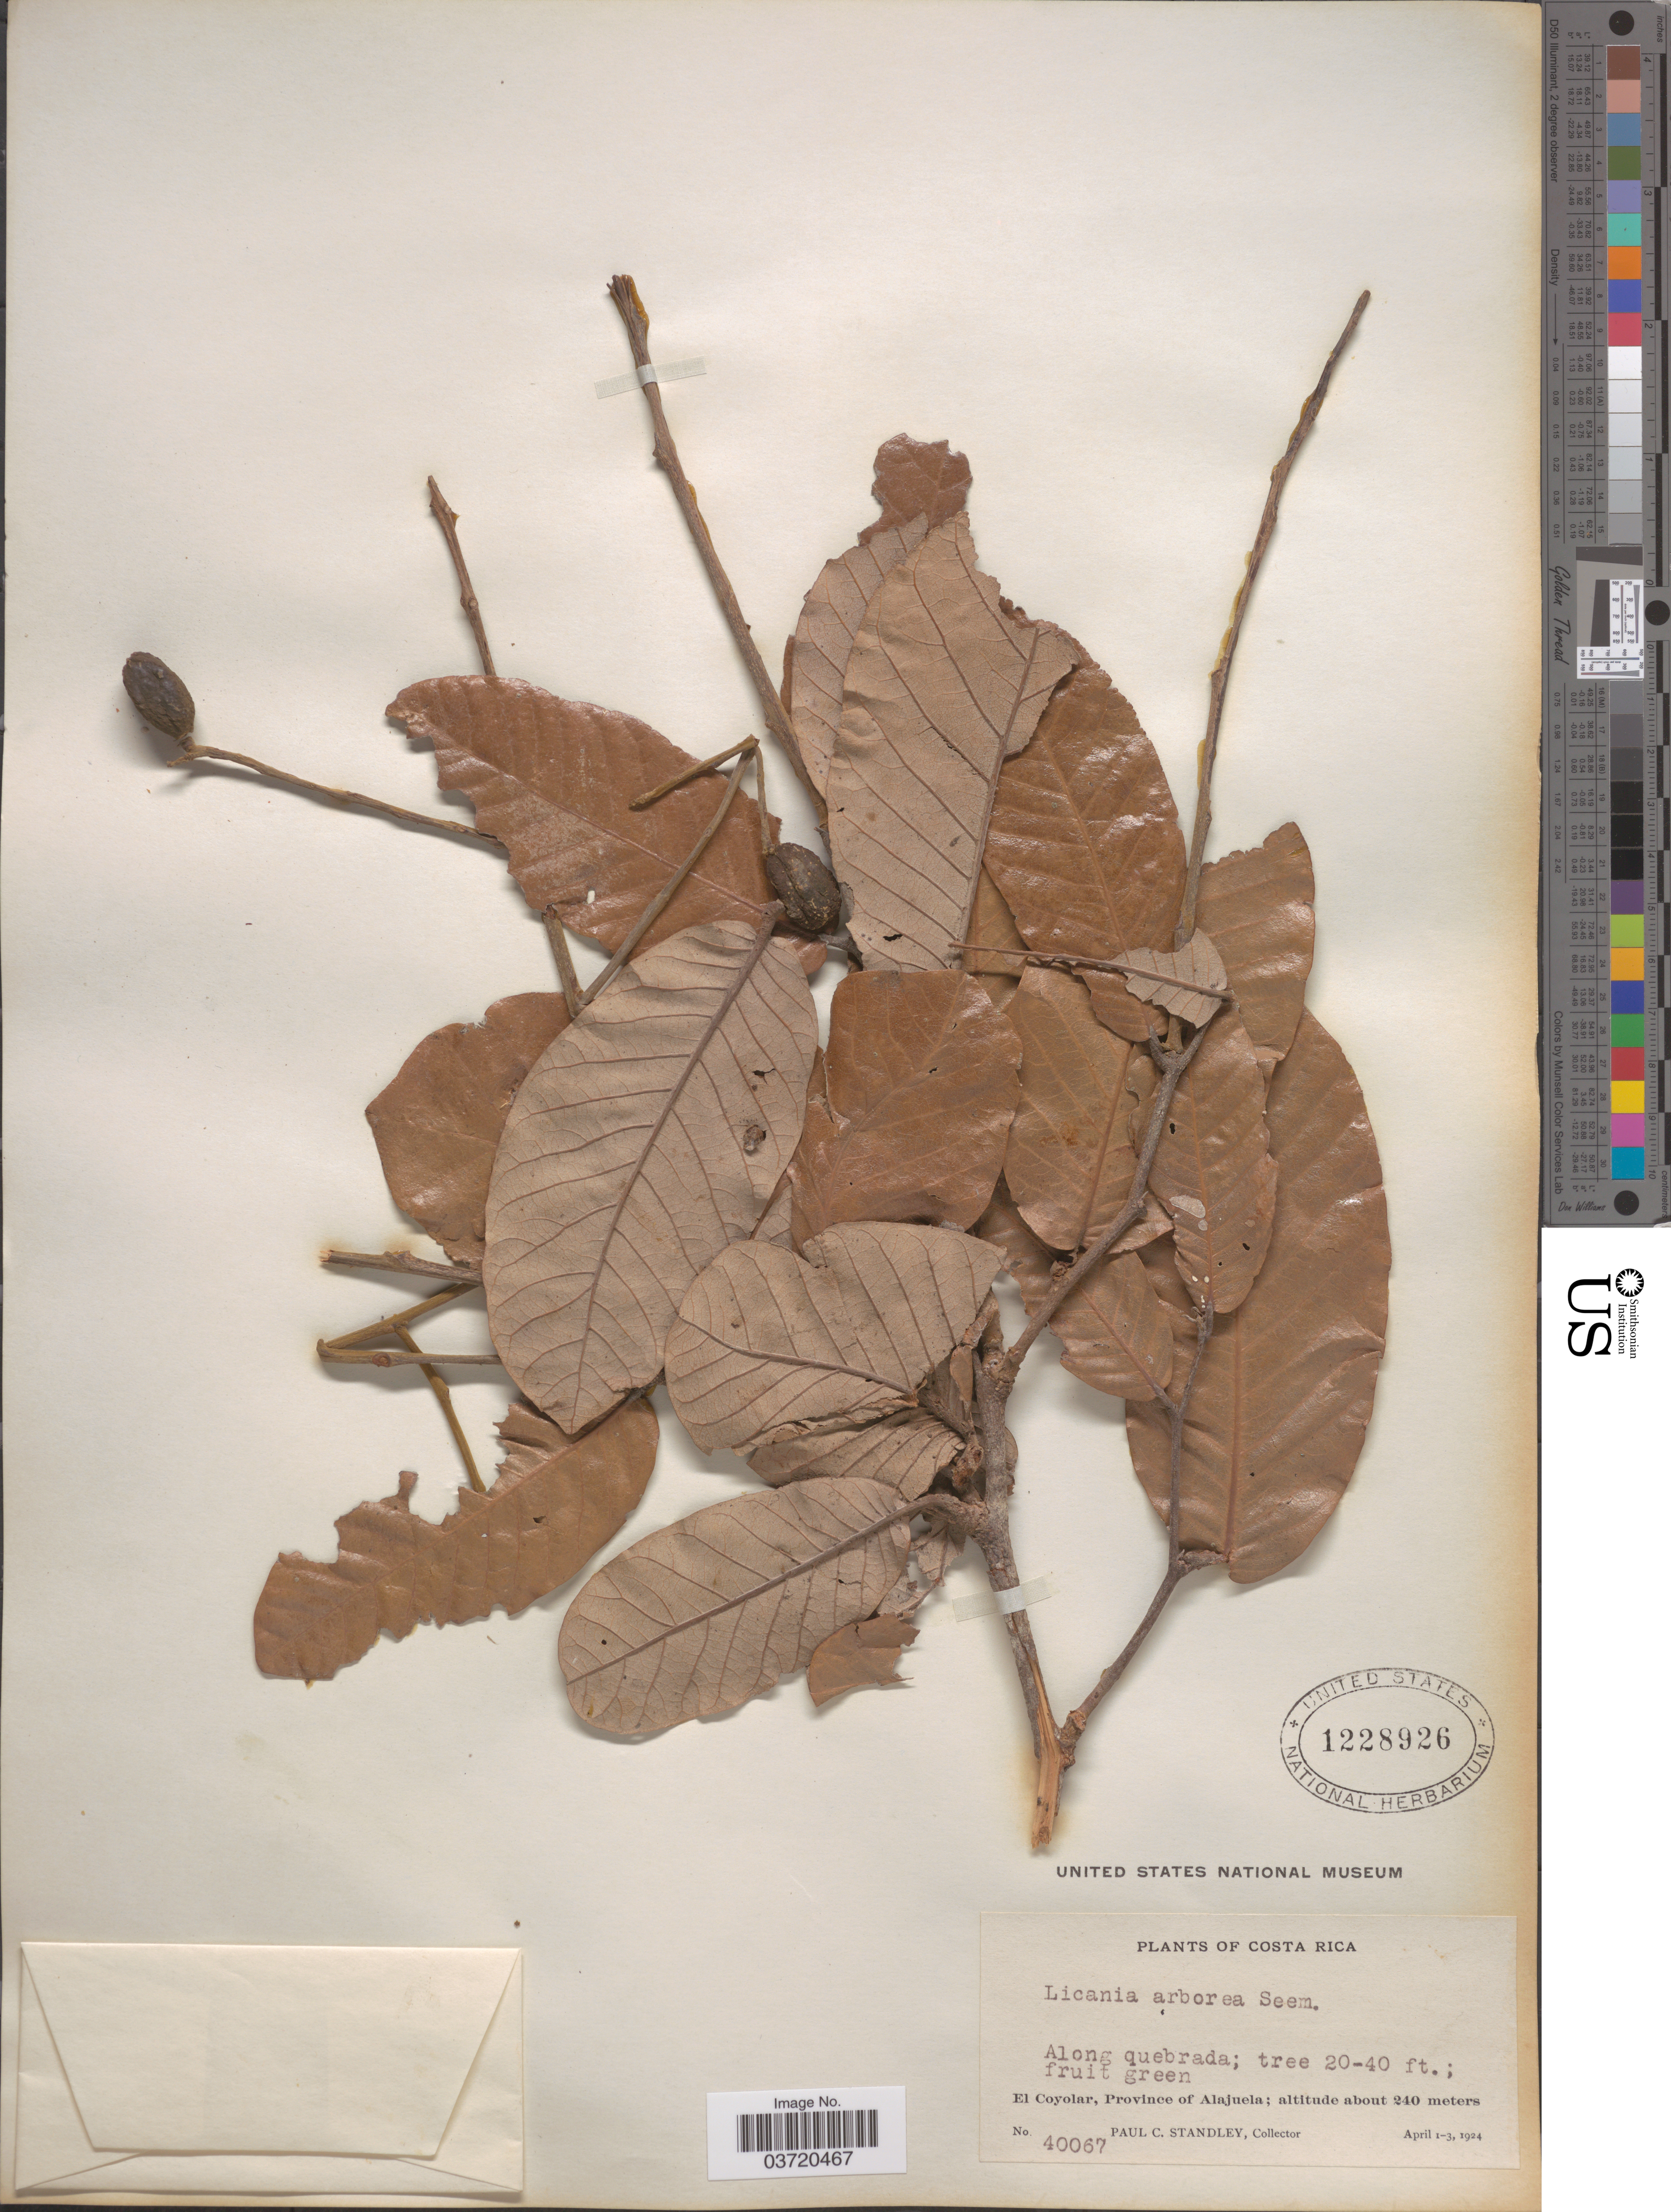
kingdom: Plantae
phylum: Tracheophyta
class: Magnoliopsida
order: Malpighiales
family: Chrysobalanaceae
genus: Microdesmia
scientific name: Microdesmia arborea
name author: (Seem.) Sothers & Prance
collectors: P. C. Standley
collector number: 40067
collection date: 1924-04-01/1924-04-03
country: Costa Rica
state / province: Alajuela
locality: Along quebrada. El Coyolar, Province of Alajuela.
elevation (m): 240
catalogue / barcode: US 1228926